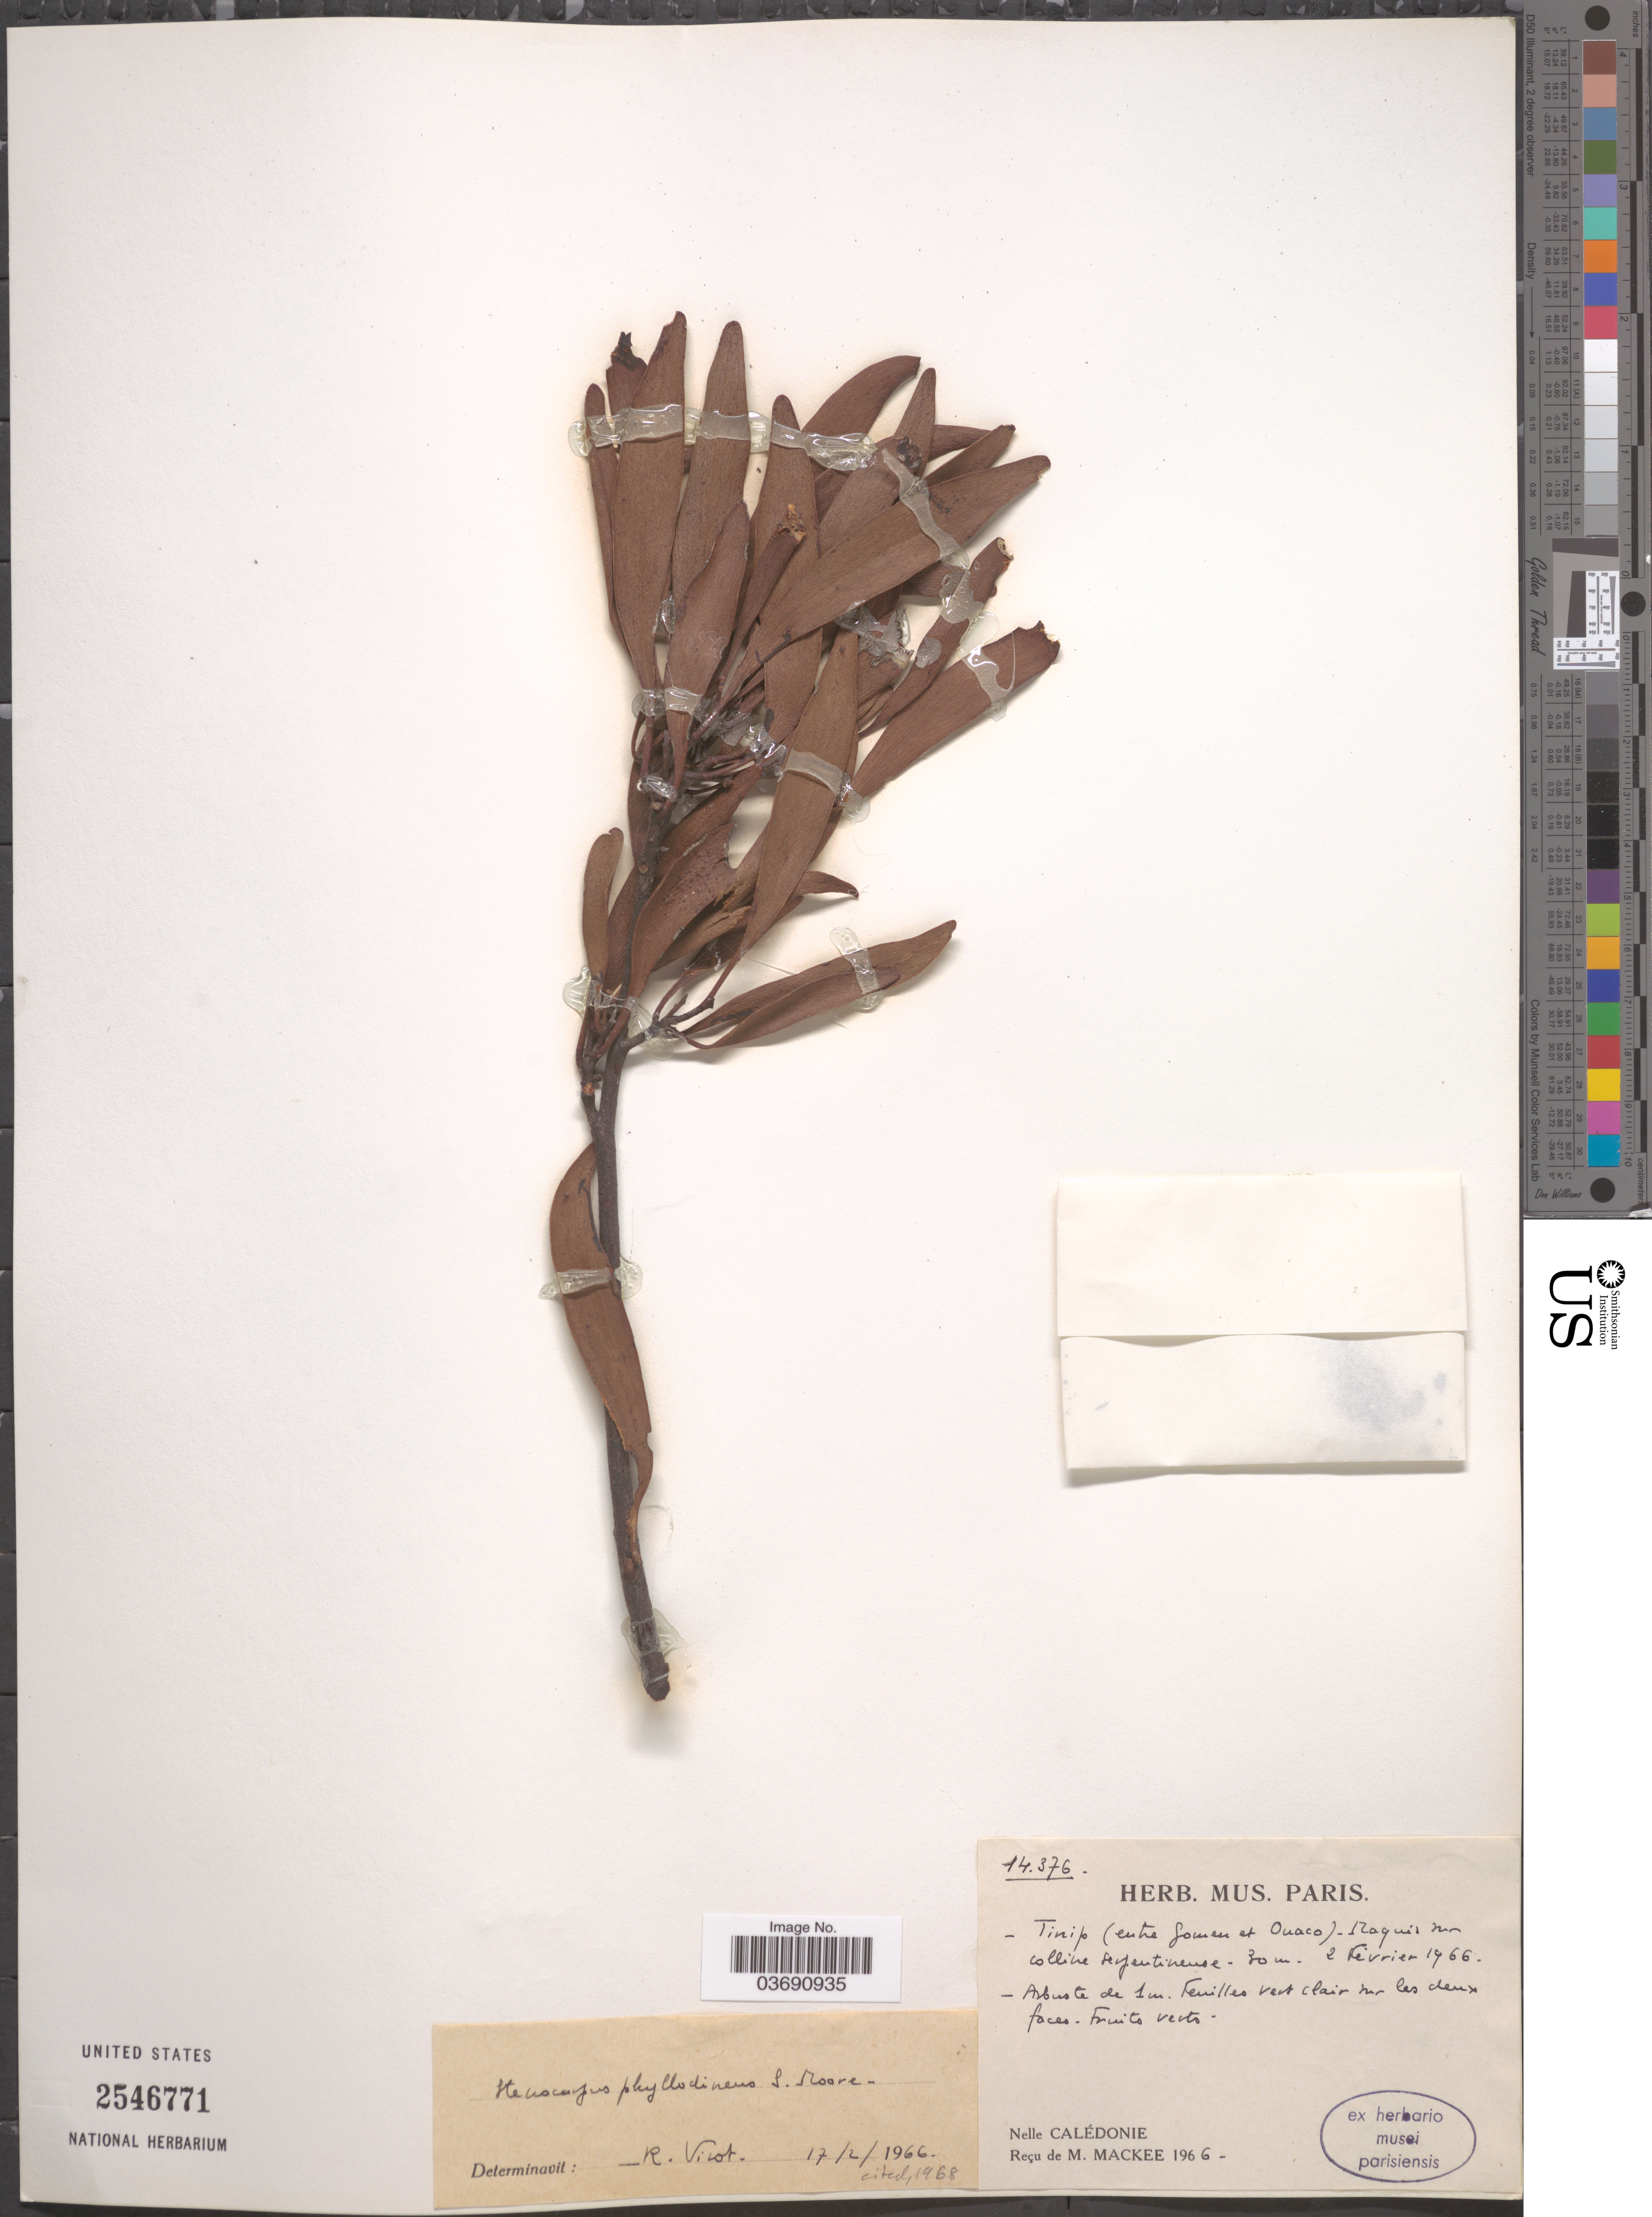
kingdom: Plantae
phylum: Tracheophyta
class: Magnoliopsida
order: Proteales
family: Proteaceae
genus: Stenocarpus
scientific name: Stenocarpus phyllodineus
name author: S. Moore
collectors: M. Mackee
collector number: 14376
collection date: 1966-02-02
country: New Caledonia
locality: Tinip (entre Somen et Ouaco). [interpreted] Nelle Calédonie.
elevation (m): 30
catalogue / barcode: US 2546771